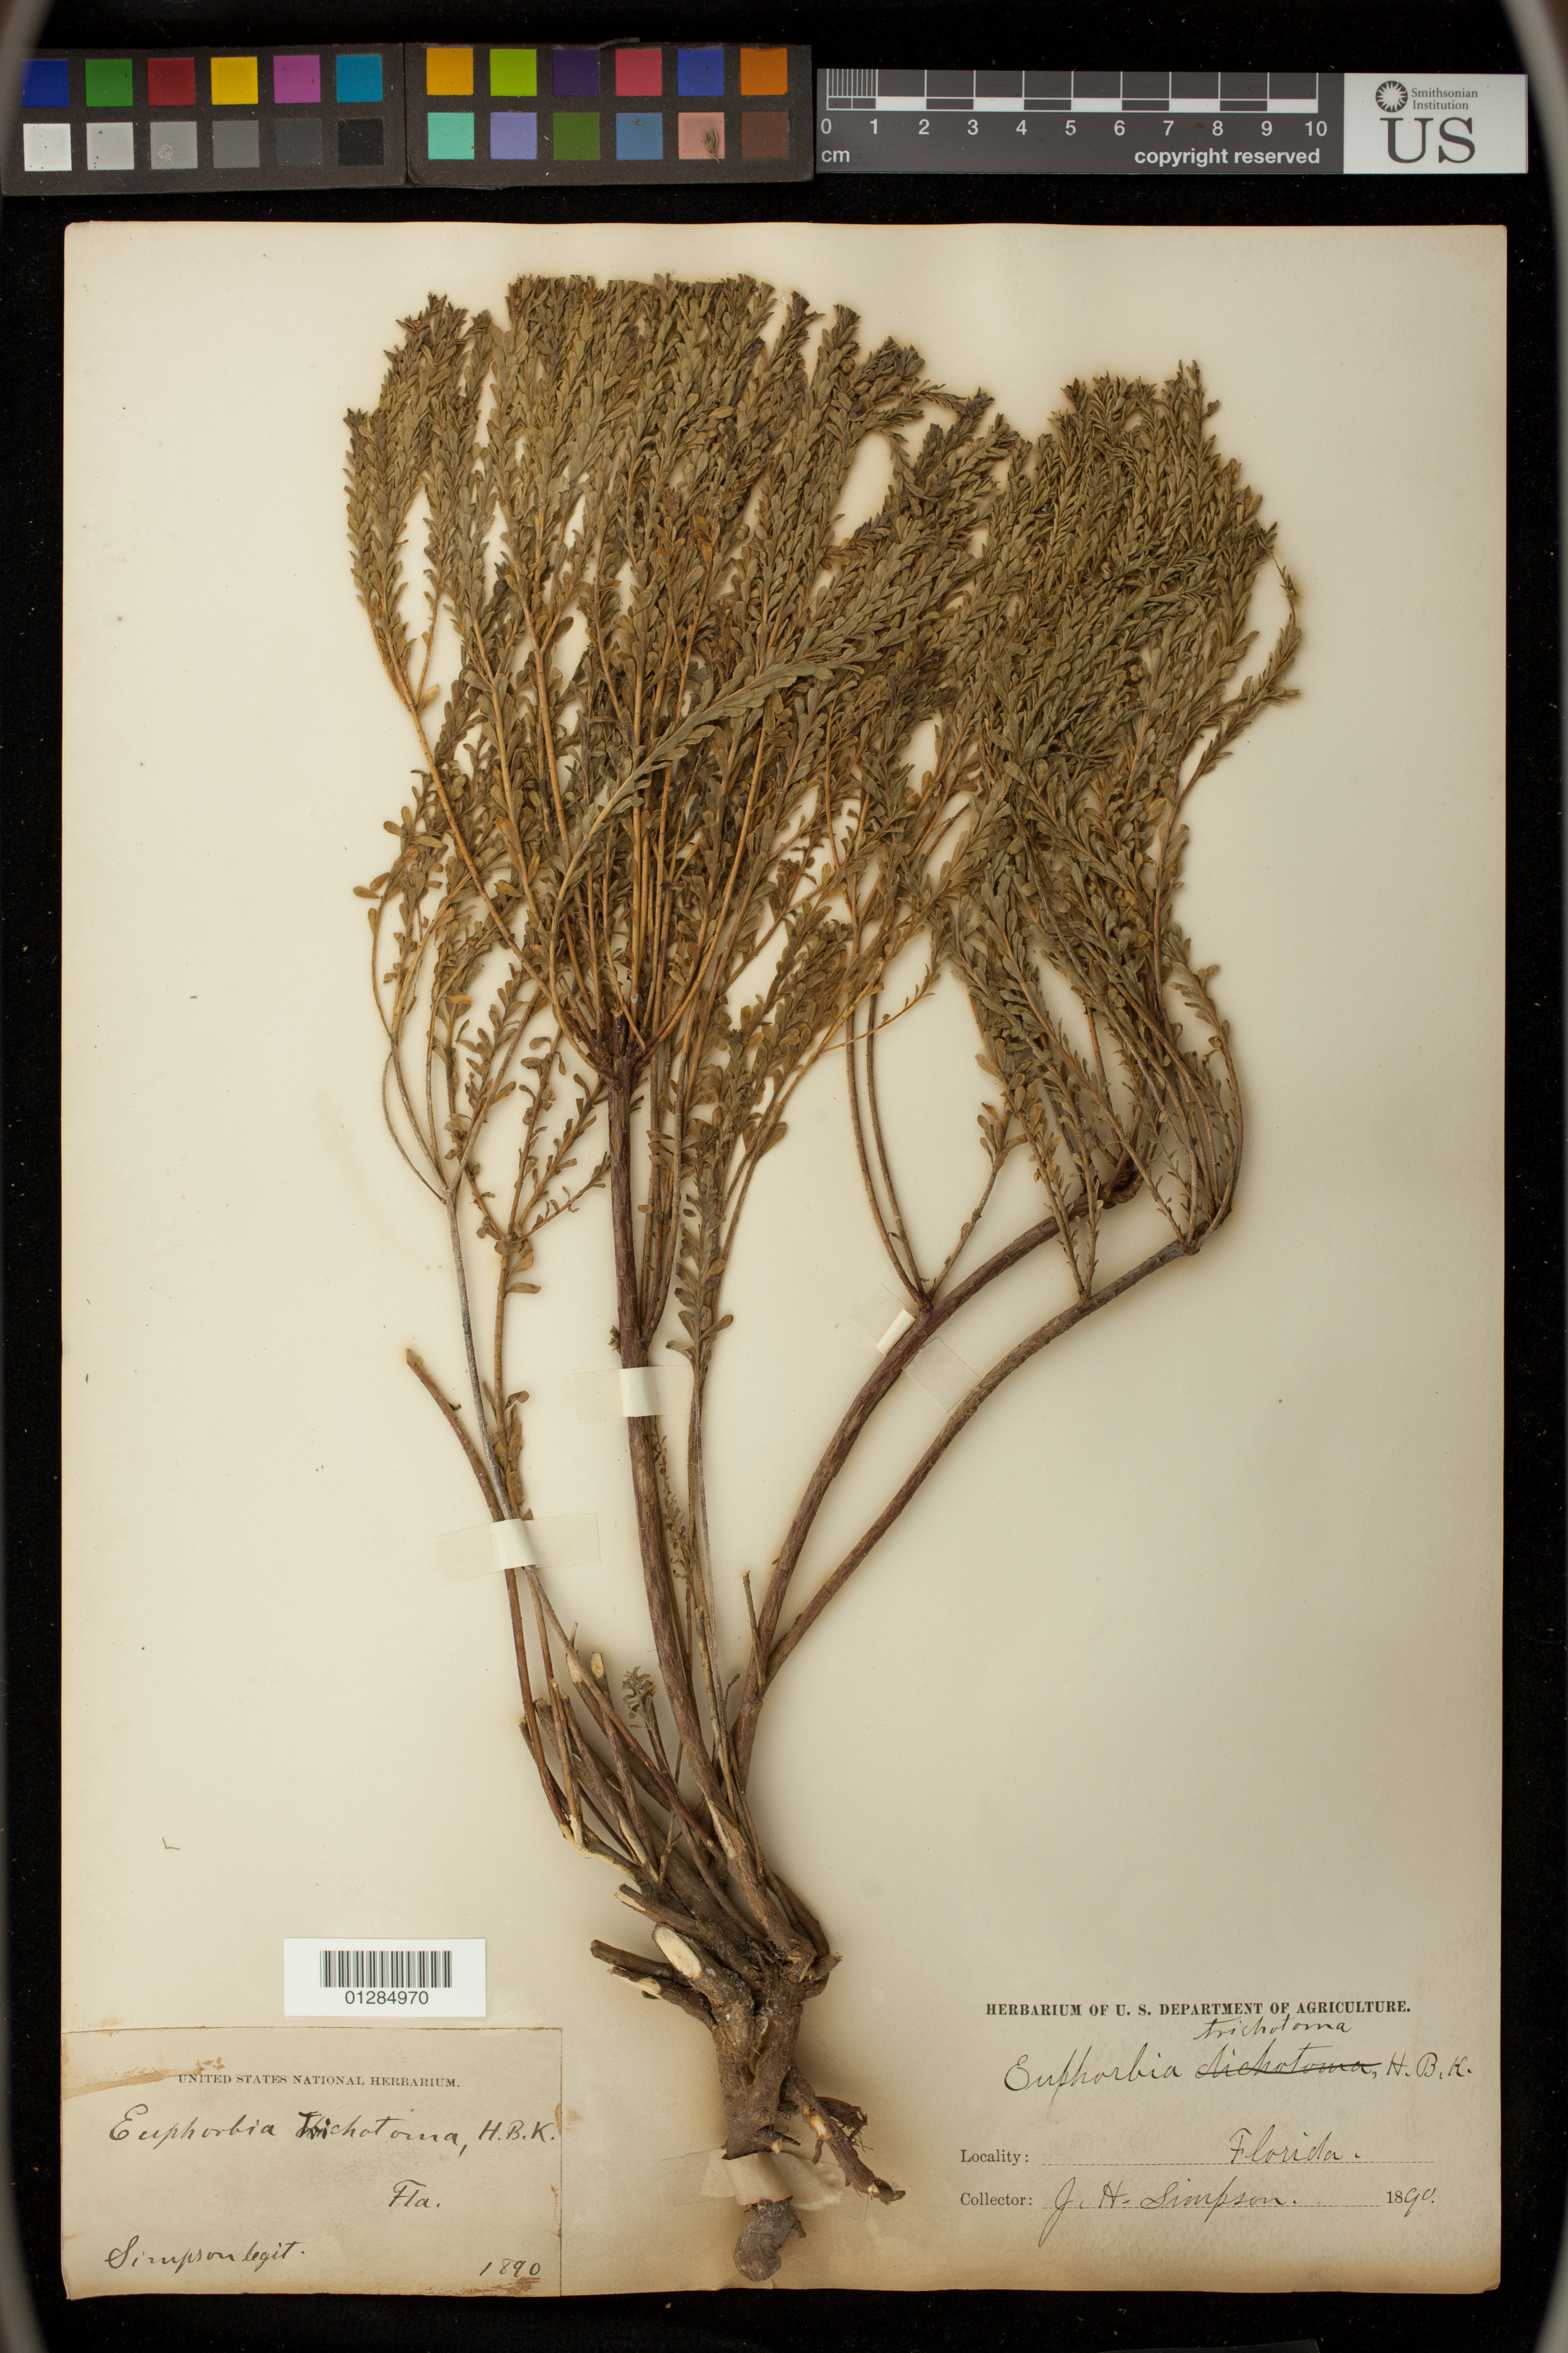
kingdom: Plantae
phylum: Tracheophyta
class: Magnoliopsida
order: Malpighiales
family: Euphorbiaceae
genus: Euphorbia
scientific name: Euphorbia trichotoma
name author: Kunth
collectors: J. H. Simpson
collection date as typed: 1890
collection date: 1890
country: United States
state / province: Florida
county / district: Manatee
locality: Manatee, Fla.